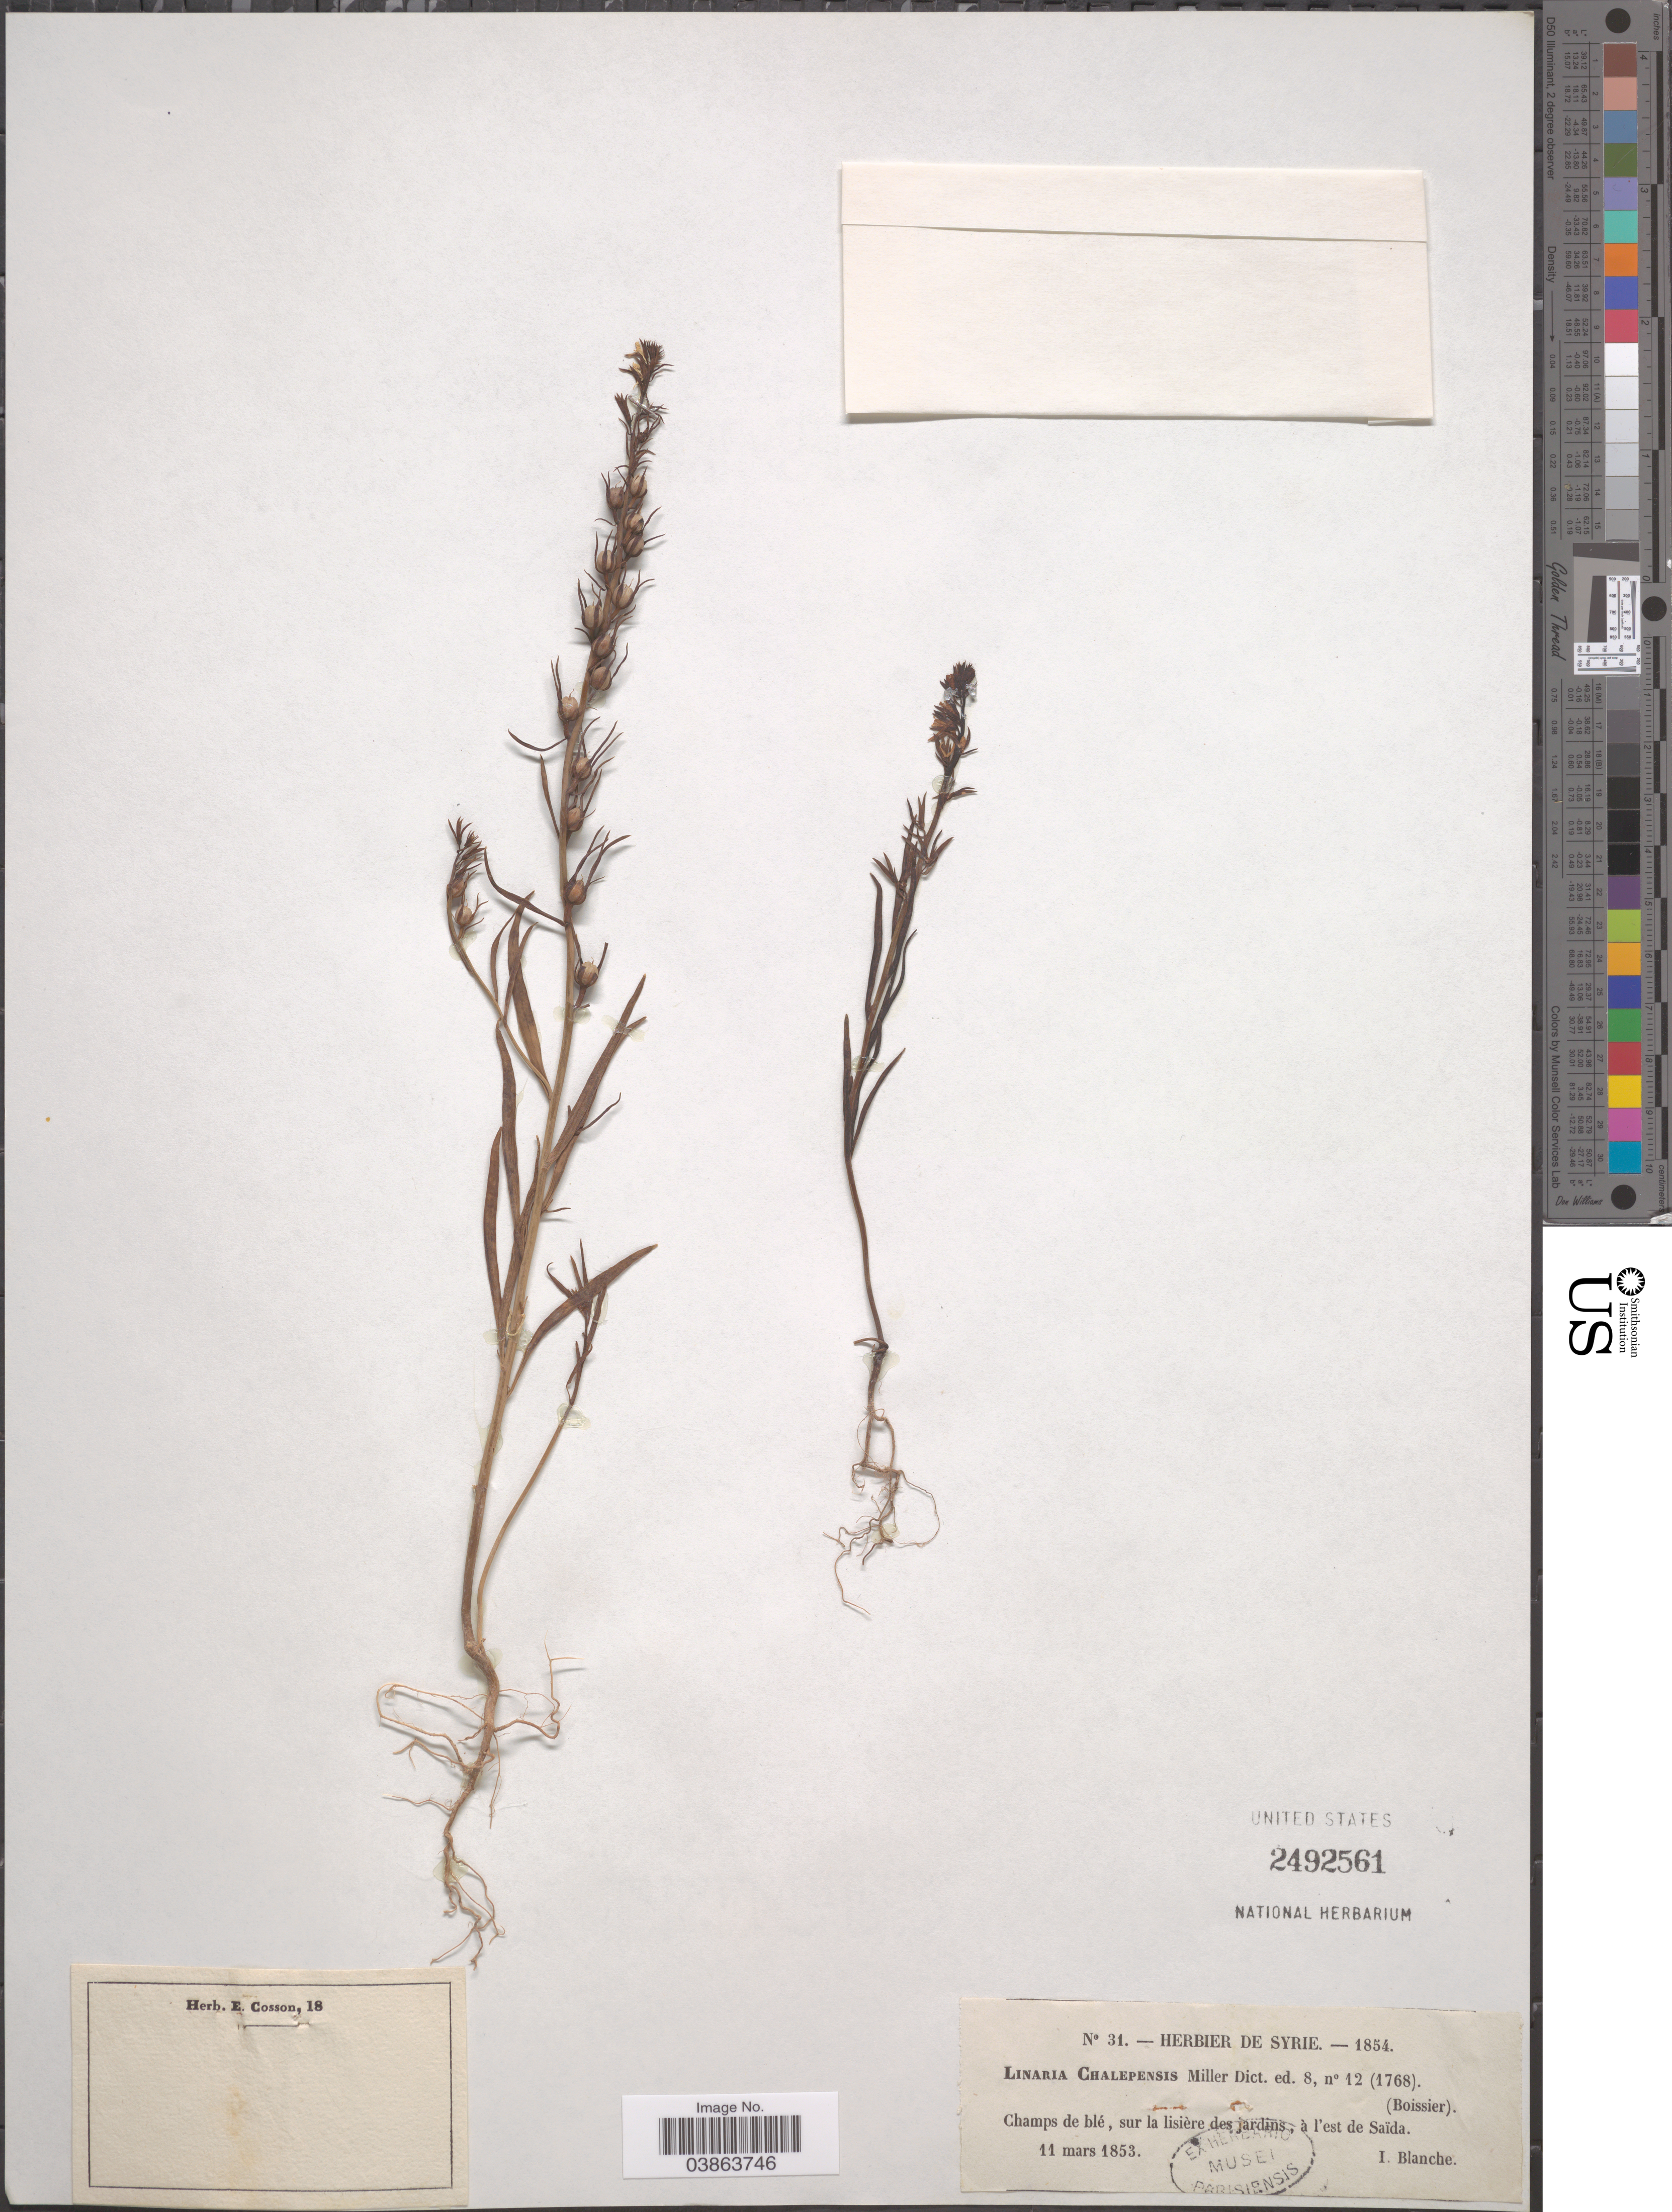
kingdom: Plantae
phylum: Tracheophyta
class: Magnoliopsida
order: Lamiales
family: Plantaginaceae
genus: Linaria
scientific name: Linaria chalepensis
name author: (L.) Mill.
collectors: I. Blanche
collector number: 31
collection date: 1853-03-11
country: Syria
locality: Champs de blé, sur la lisière des jardins, à l'est de Saïda.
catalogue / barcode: US 2492561